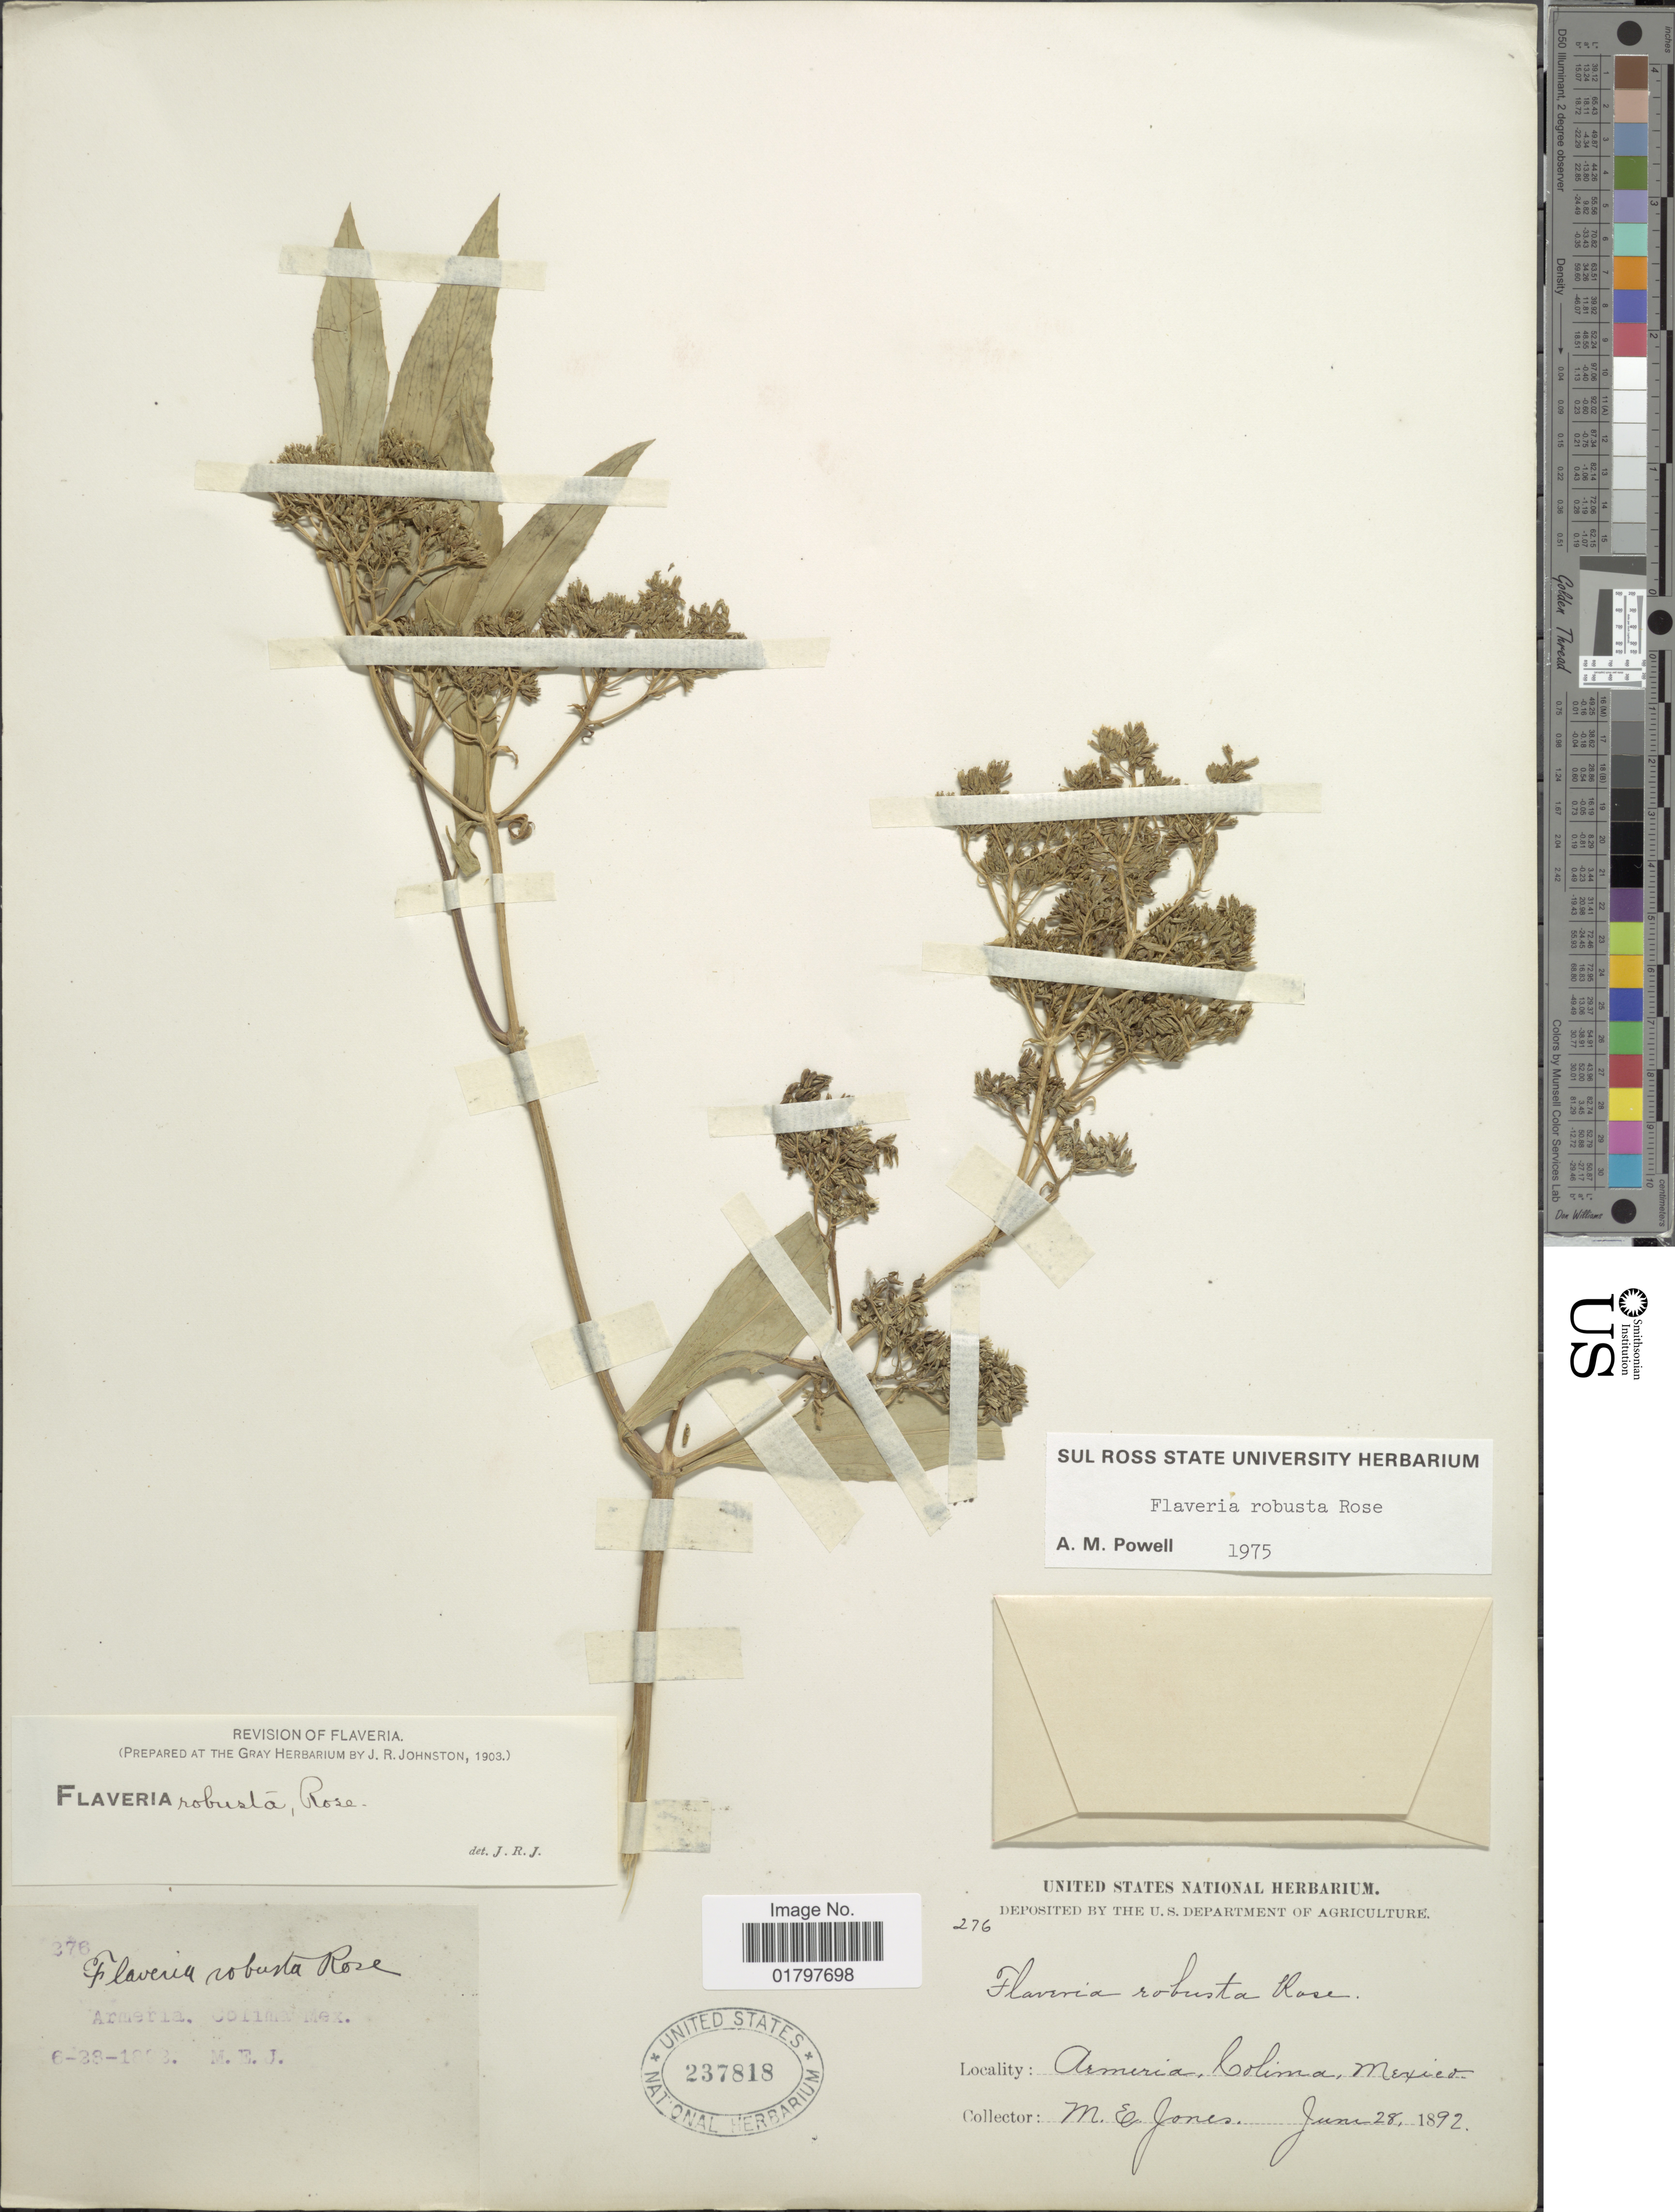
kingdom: Plantae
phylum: Tracheophyta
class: Magnoliopsida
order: Asterales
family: Asteraceae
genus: Flaveria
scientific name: Flaveria robusta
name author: Rose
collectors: M. E. Jones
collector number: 276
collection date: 1892-06-28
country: Mexico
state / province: Colima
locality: Armeria, Colima, Mexico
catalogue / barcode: US 237818